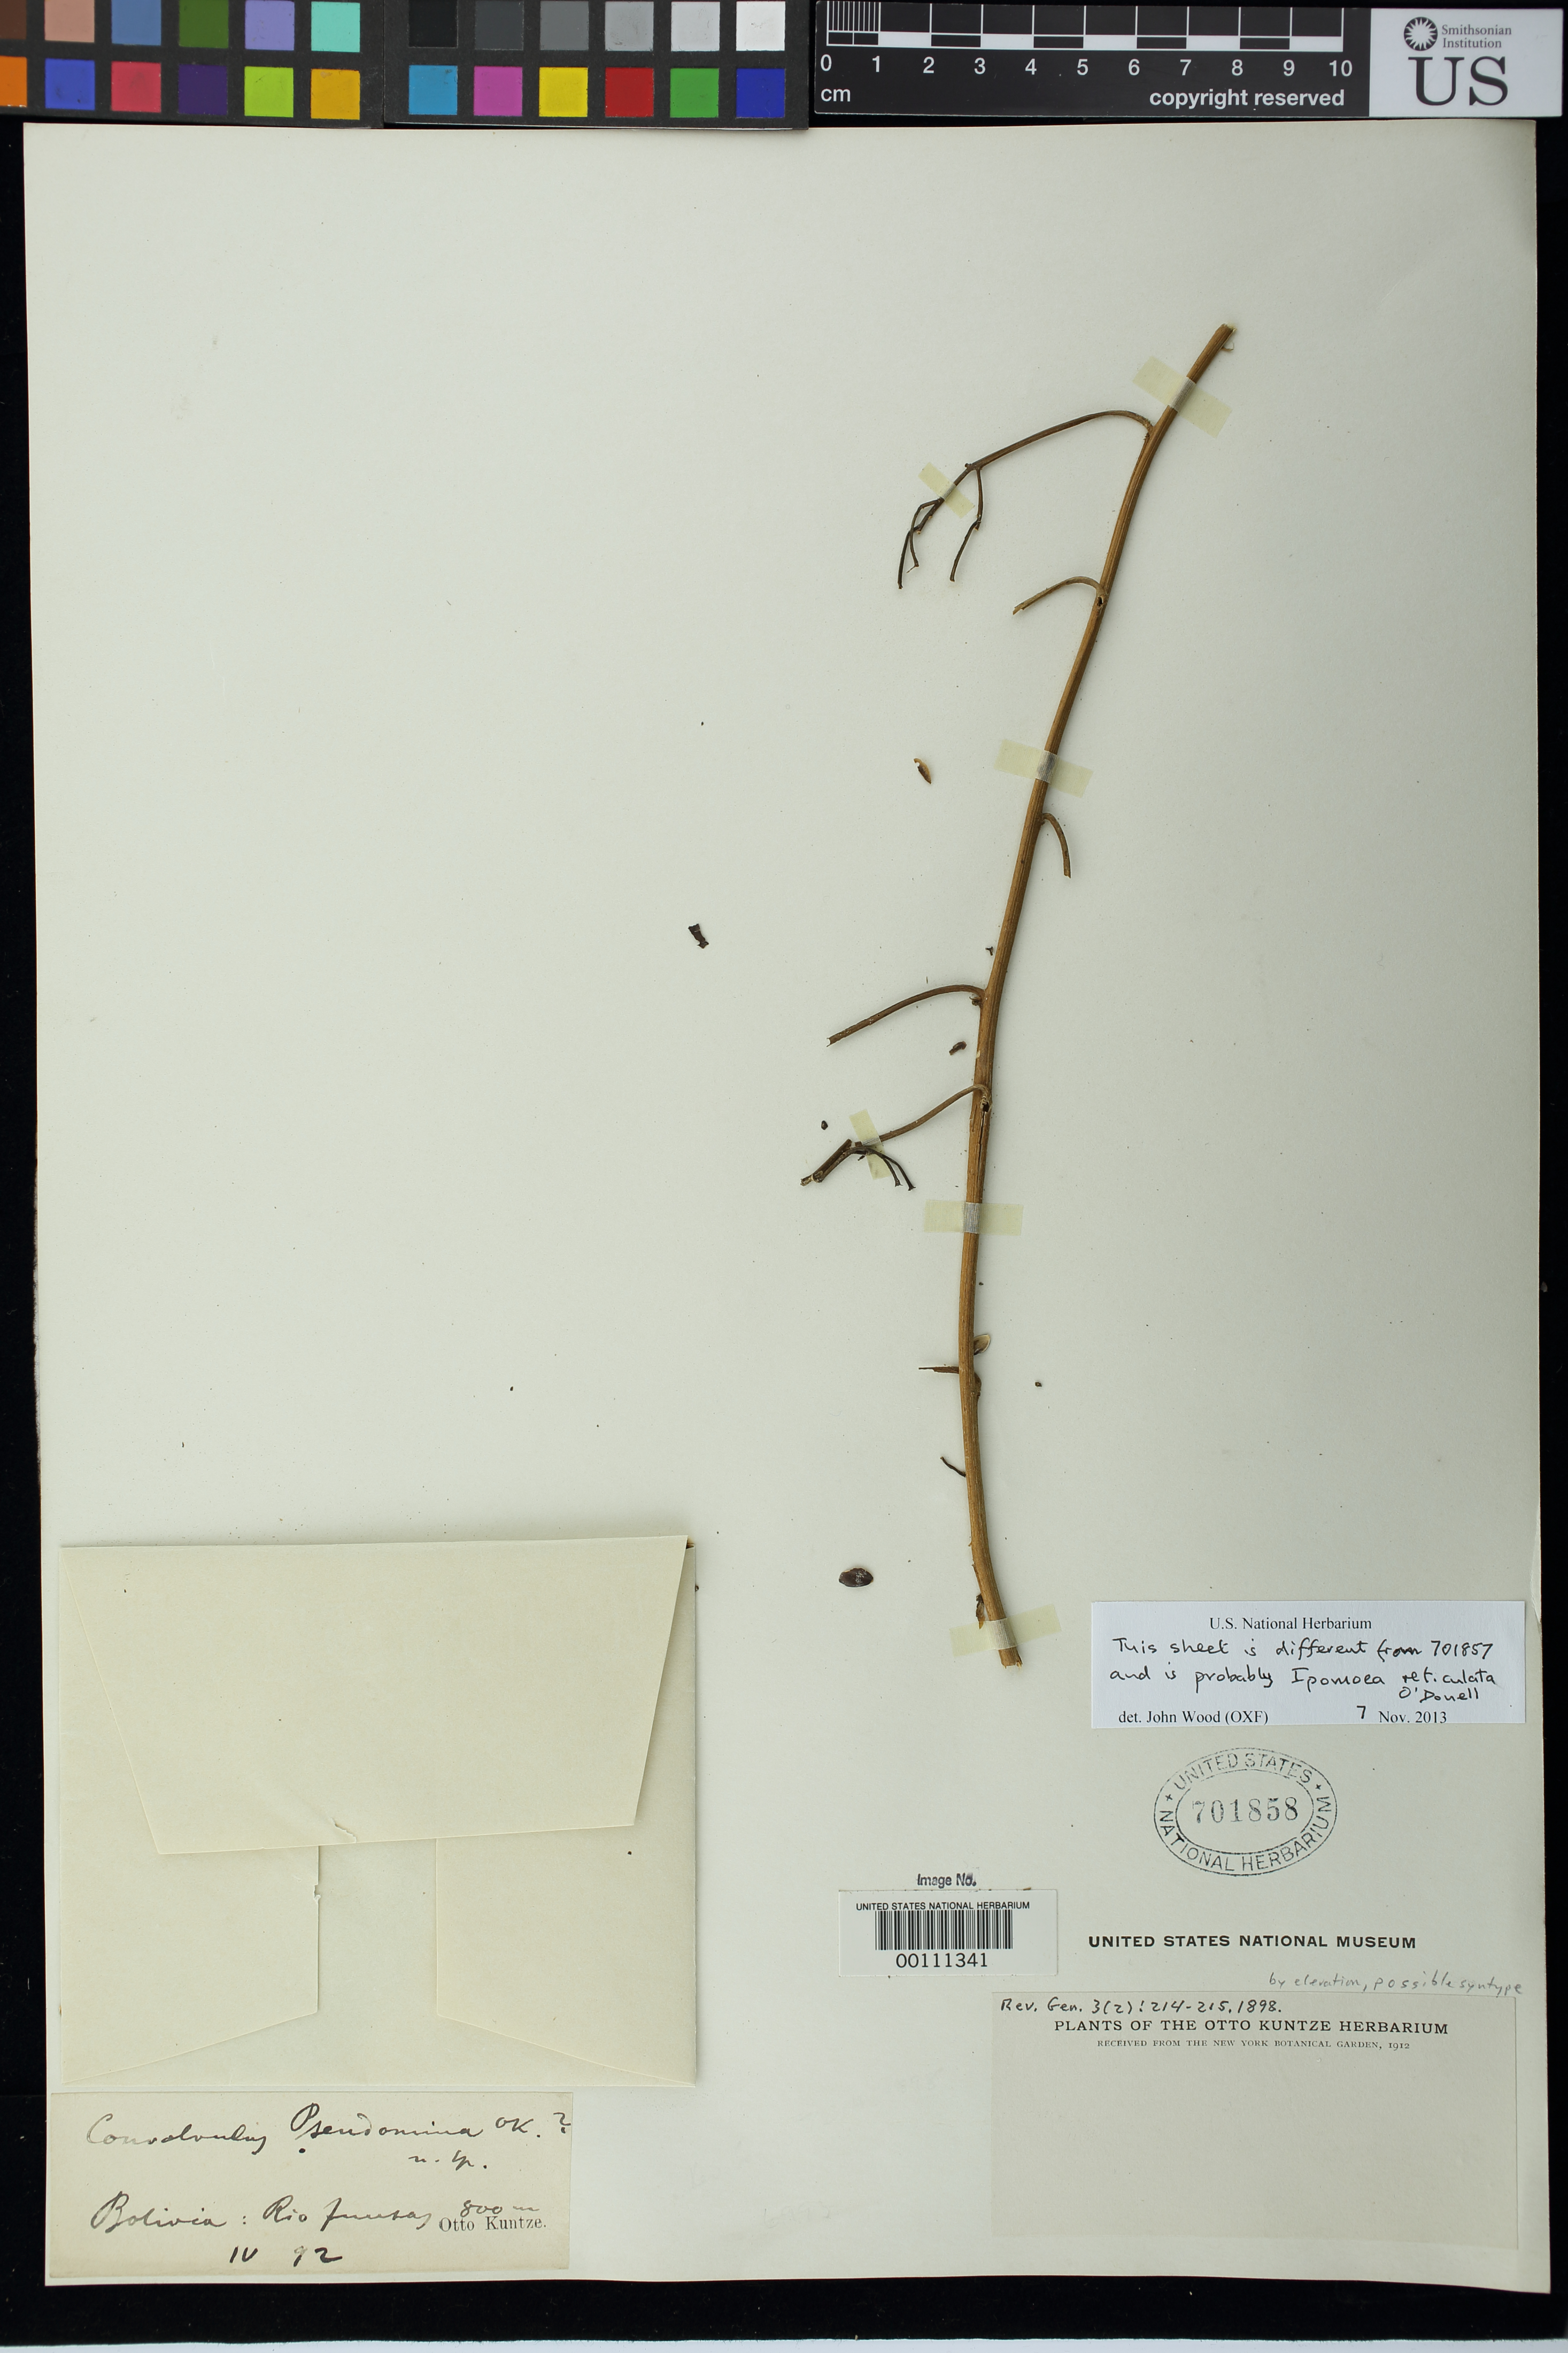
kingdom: Plantae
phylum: Tracheophyta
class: Magnoliopsida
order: Solanales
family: Convolvulaceae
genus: Convolvulus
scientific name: Convolvulus pseudomina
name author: Kuntze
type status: Possible Syntype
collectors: C.E.O. Kuntze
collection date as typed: Apr 1892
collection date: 1892-04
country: Bolivia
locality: Rio Juntas.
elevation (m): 800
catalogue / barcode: US 701858